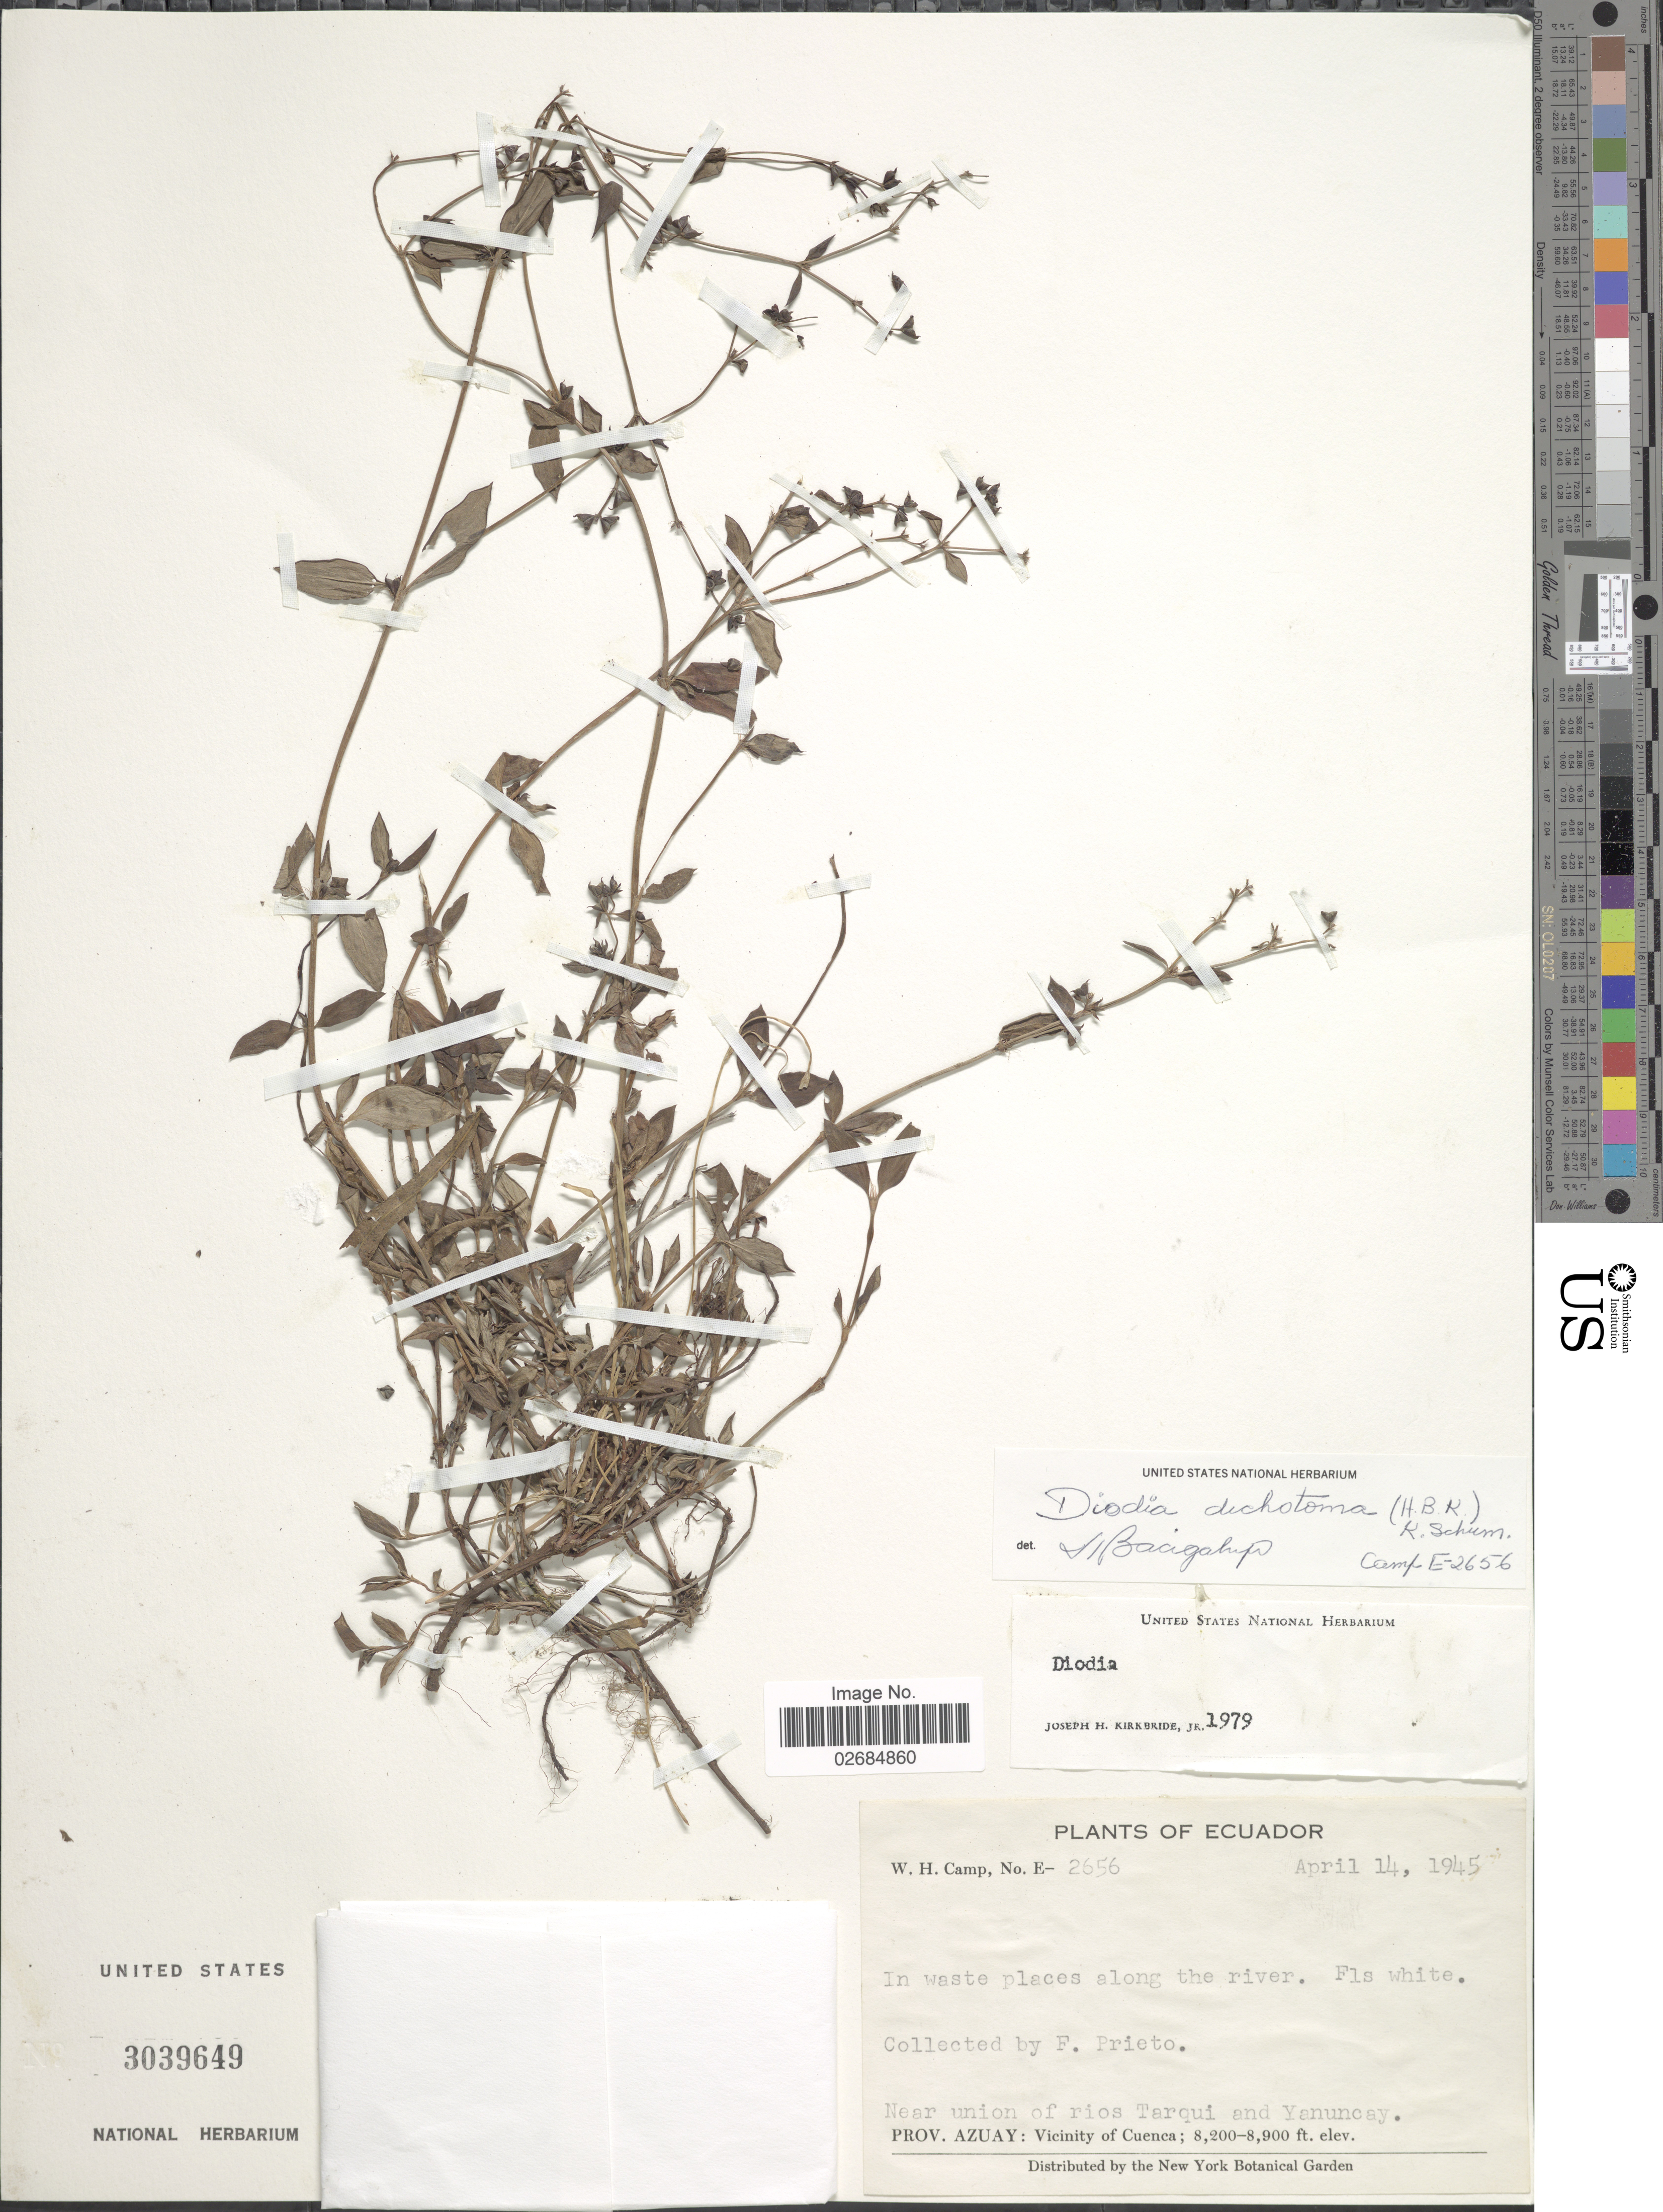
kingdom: Plantae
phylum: Tracheophyta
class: Magnoliopsida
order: Gentianales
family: Rubiaceae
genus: Galianthe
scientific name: Galianthe dichotoma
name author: (Willd.) E.L. Cabral & Bacigalupo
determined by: Kirkbride, J. H.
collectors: F. Prieto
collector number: E-2656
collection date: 1945-04-14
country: Ecuador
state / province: Azuay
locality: Near uinion of rios Tarqui and Yanuncay. Vicinity of Cuenca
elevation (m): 2499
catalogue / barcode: US 3039649